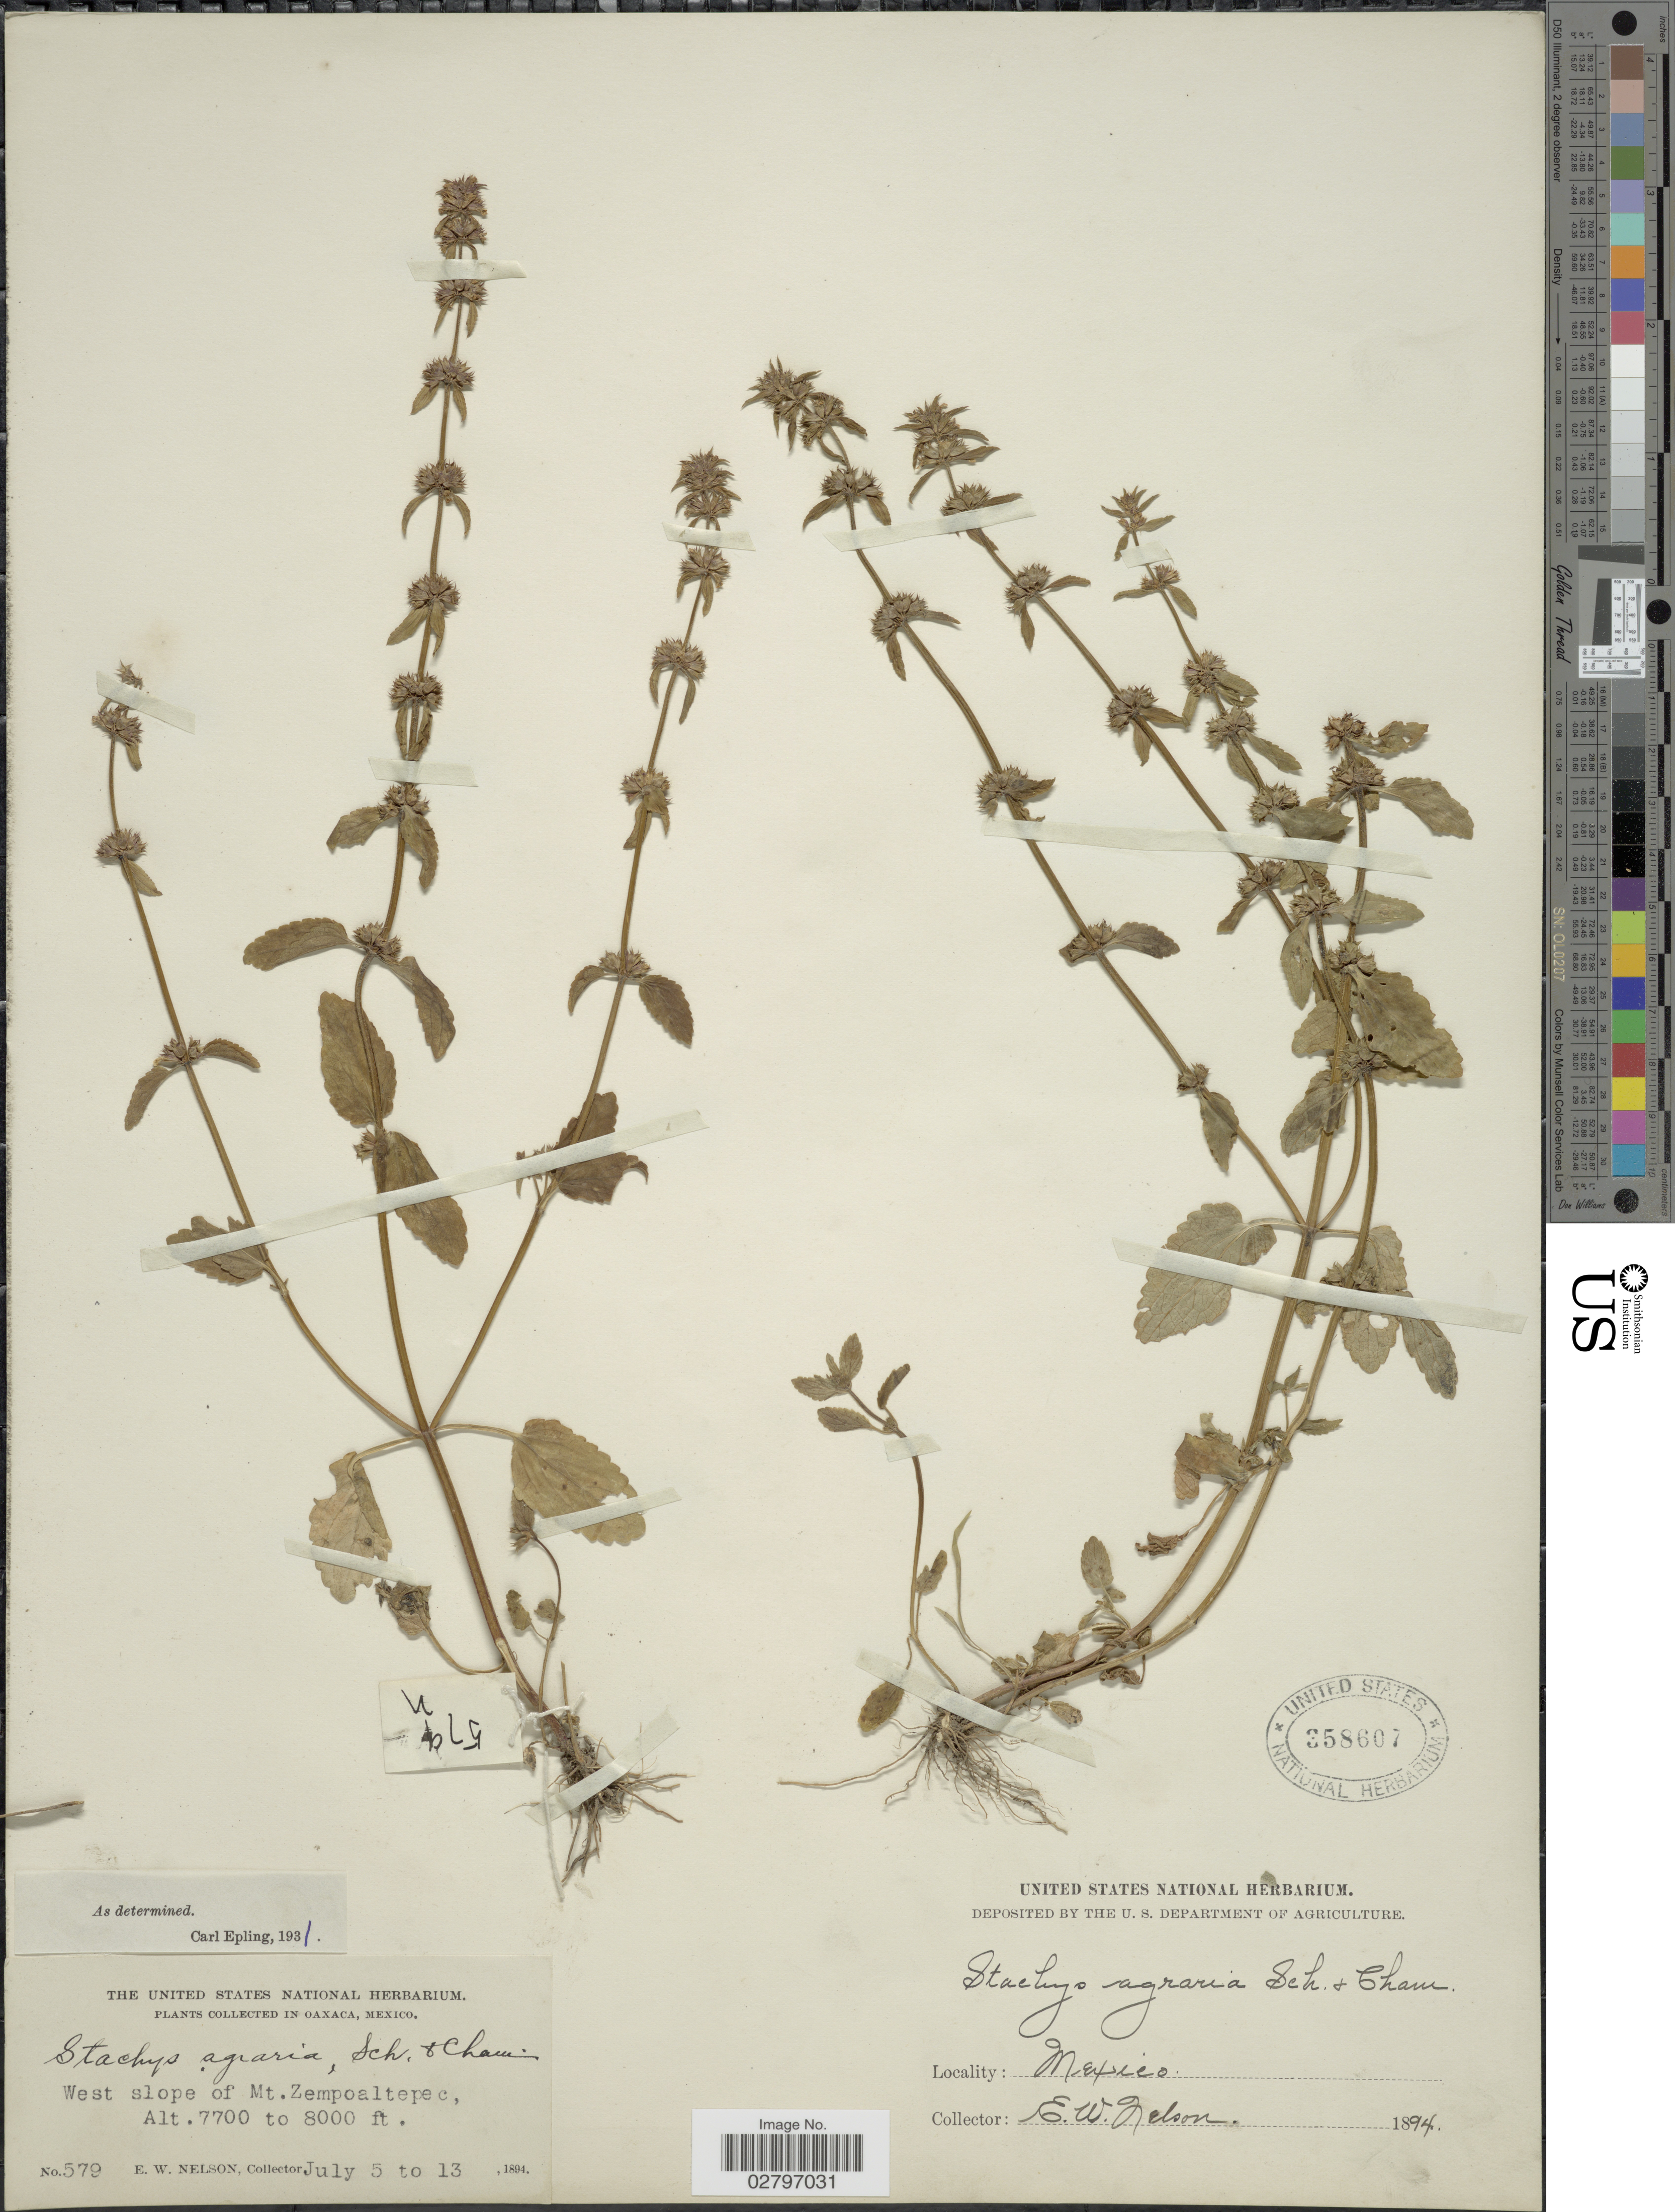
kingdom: Plantae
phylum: Tracheophyta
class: Magnoliopsida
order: Lamiales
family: Lamiaceae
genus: Stachys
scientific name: Stachys agraria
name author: Schltdl. & Cham.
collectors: E. W. Nelson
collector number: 579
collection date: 1894-07-05/1894-07-13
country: Mexico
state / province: Oaxaca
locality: Oaxaca, Mexico, West slope of Mt. Zempoaltepec.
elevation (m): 2347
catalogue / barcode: US 358607